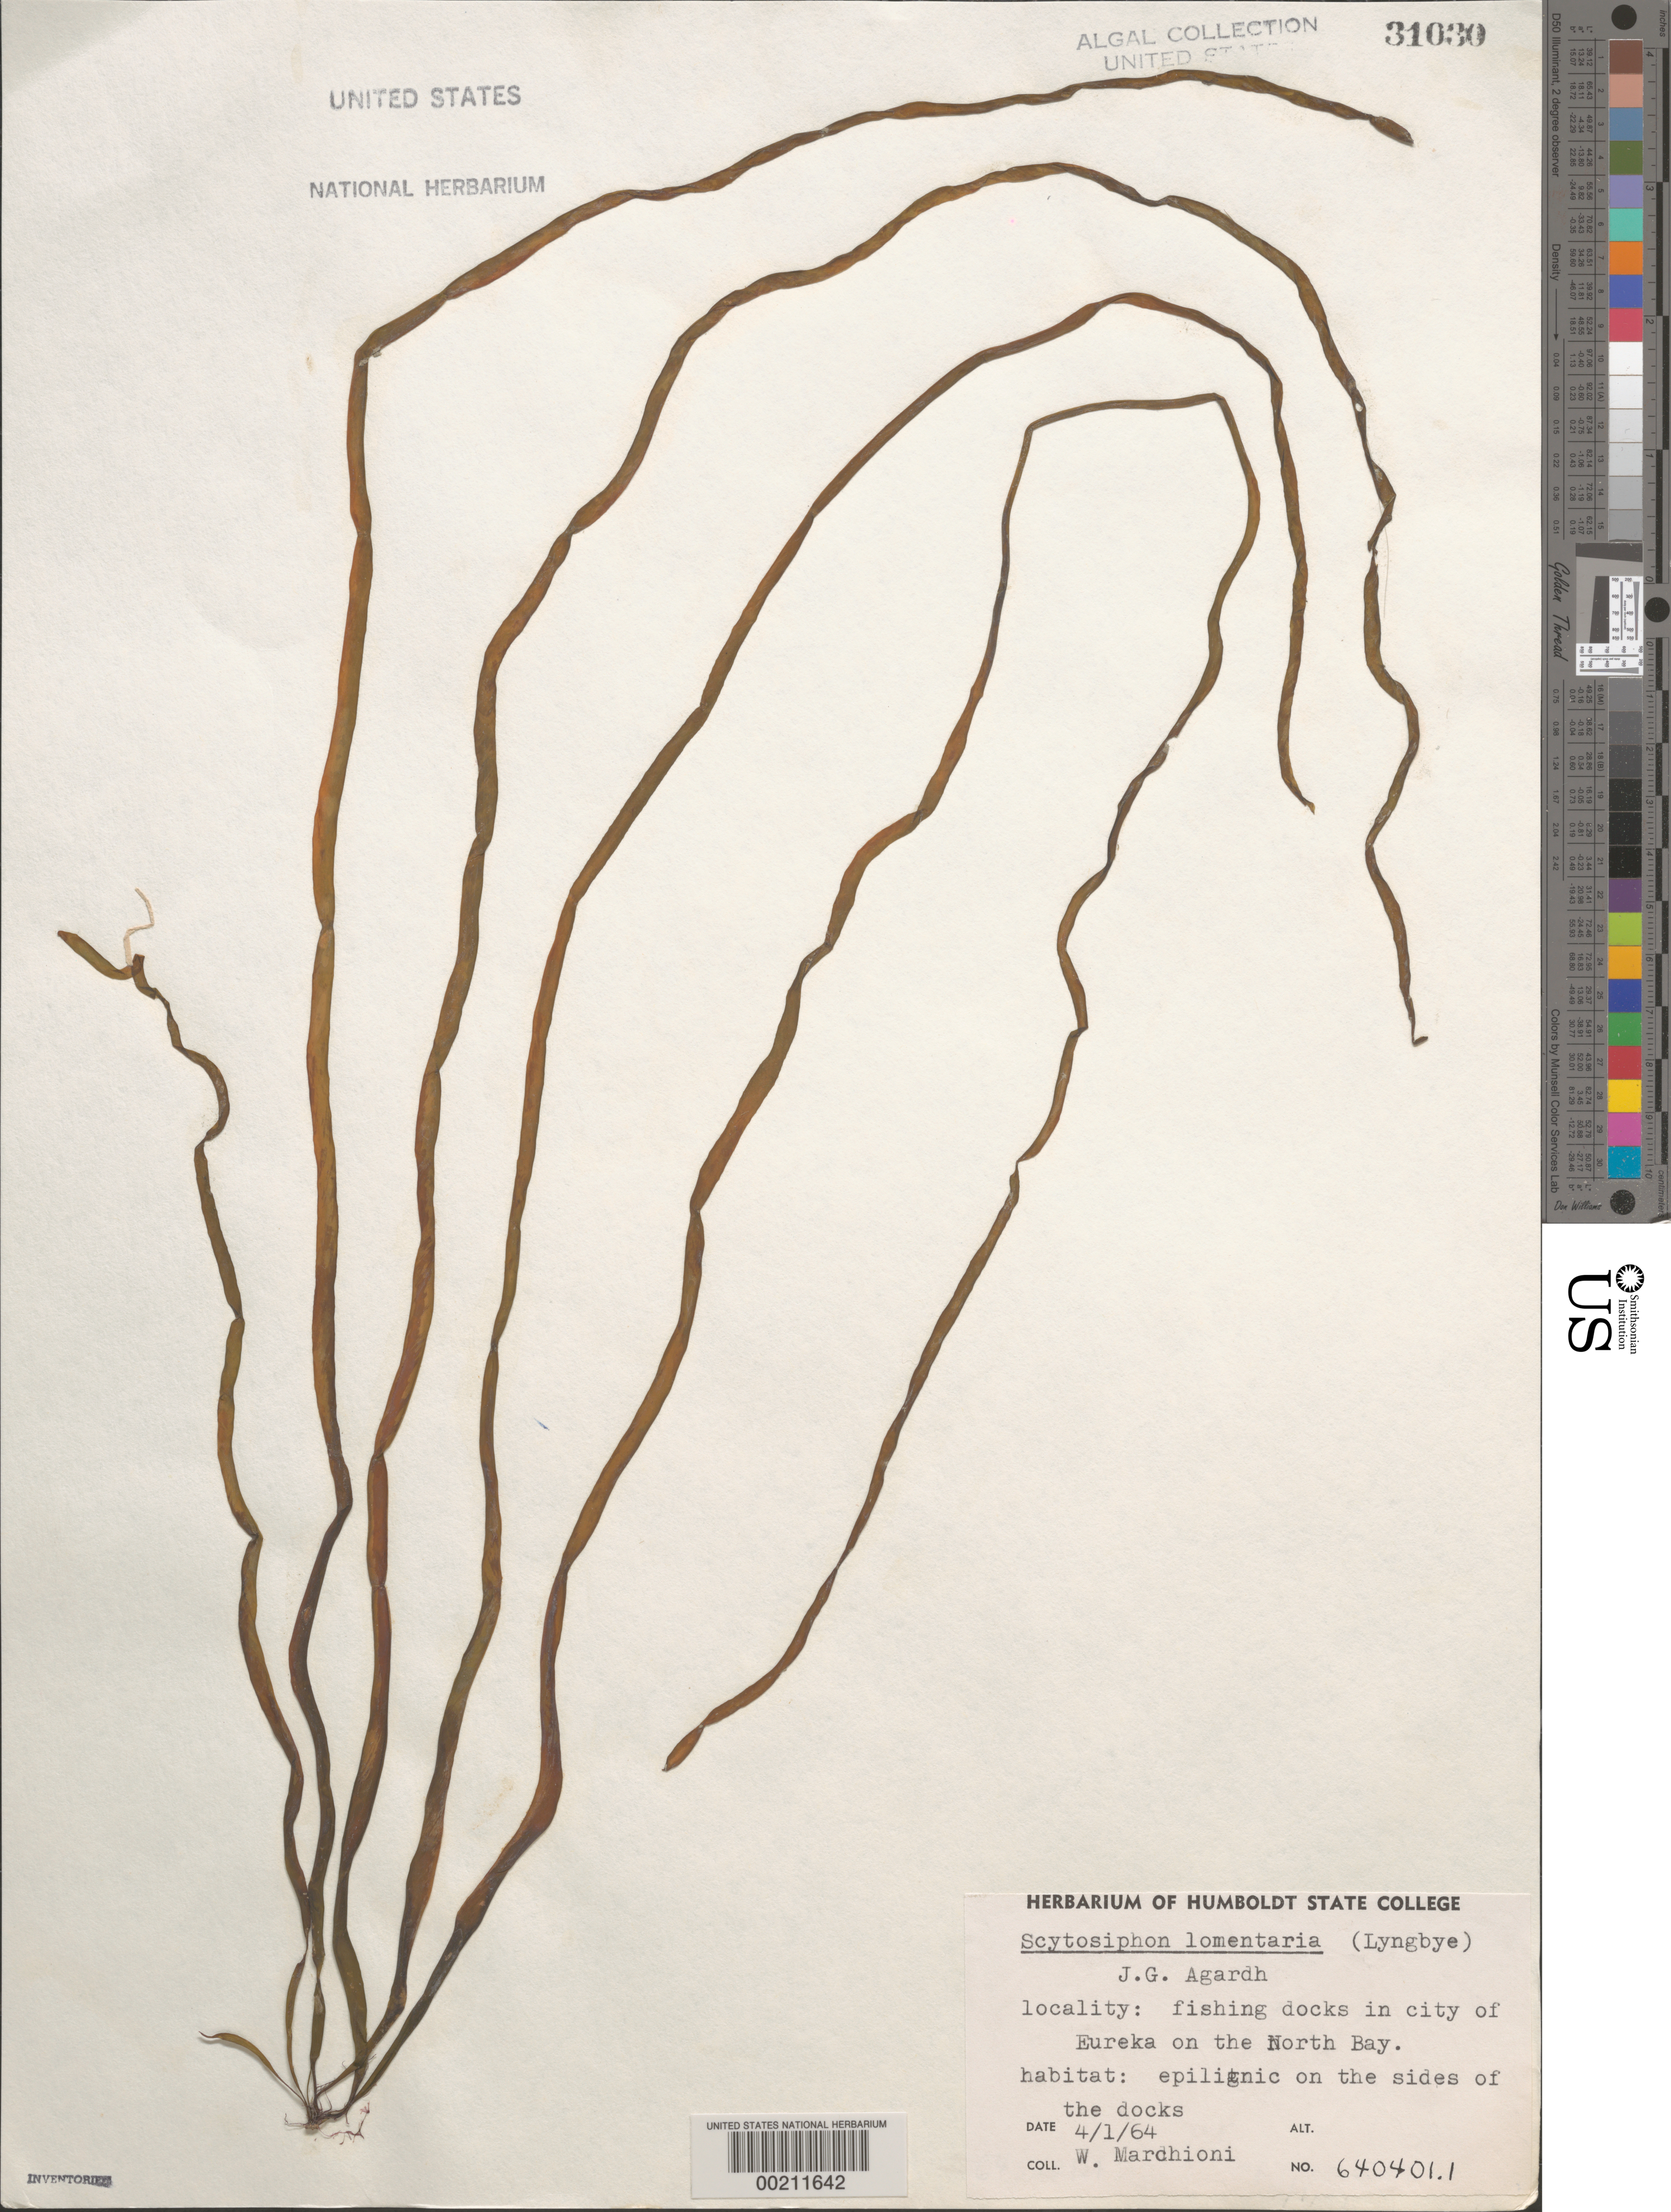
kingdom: Chromista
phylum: Ochrophyta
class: Phaeophyceae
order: Scytosiphonales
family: Scytosiphonaceae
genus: Scytosiphon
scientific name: Scytosiphon lomentaria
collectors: W. Marchioni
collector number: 640401.1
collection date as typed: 01 Apr 1964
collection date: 1964-04-01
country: United States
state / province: California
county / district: Humboldt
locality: Eureka, North Bay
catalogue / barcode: US 31030